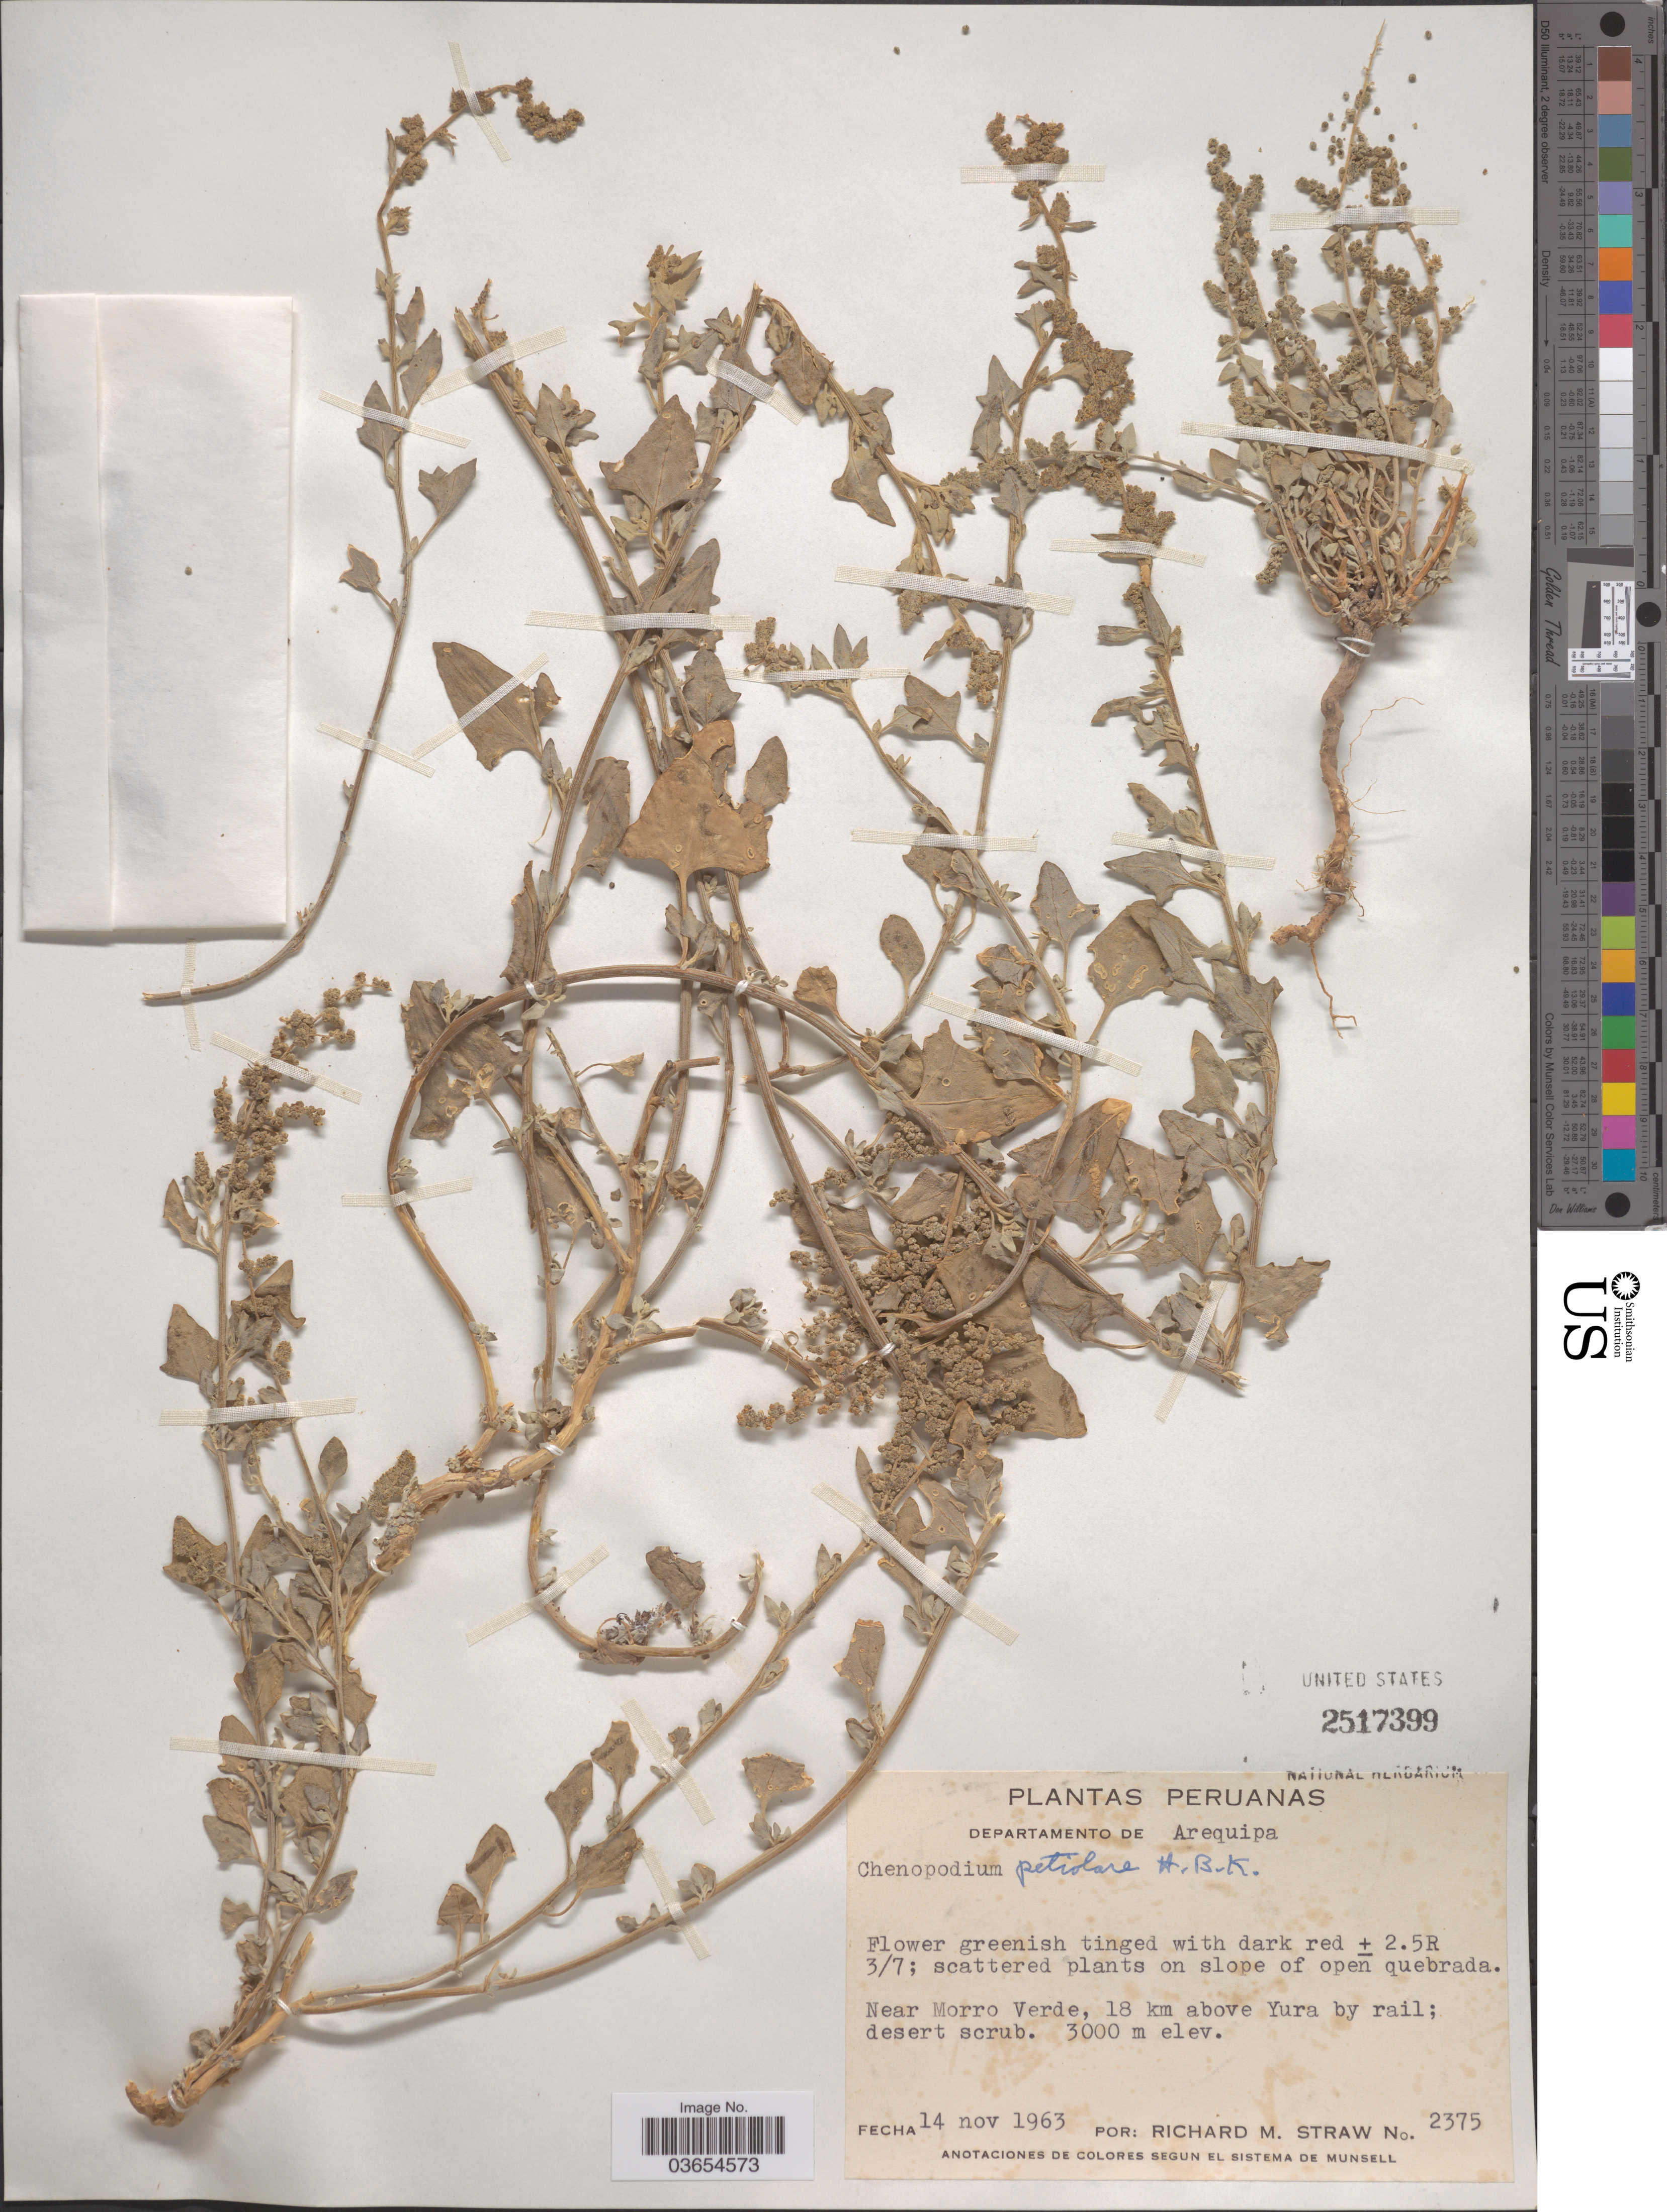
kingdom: Plantae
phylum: Tracheophyta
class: Magnoliopsida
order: Caryophyllales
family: Amaranthaceae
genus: Chenopodium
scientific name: Chenopodium petiolare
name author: Kunth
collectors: R. M. Straw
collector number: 2375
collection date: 1963-11-14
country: Peru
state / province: Arequipa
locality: Near Morro Verde, 18 km above Yura by rail.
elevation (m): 3000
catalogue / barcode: US 2517399